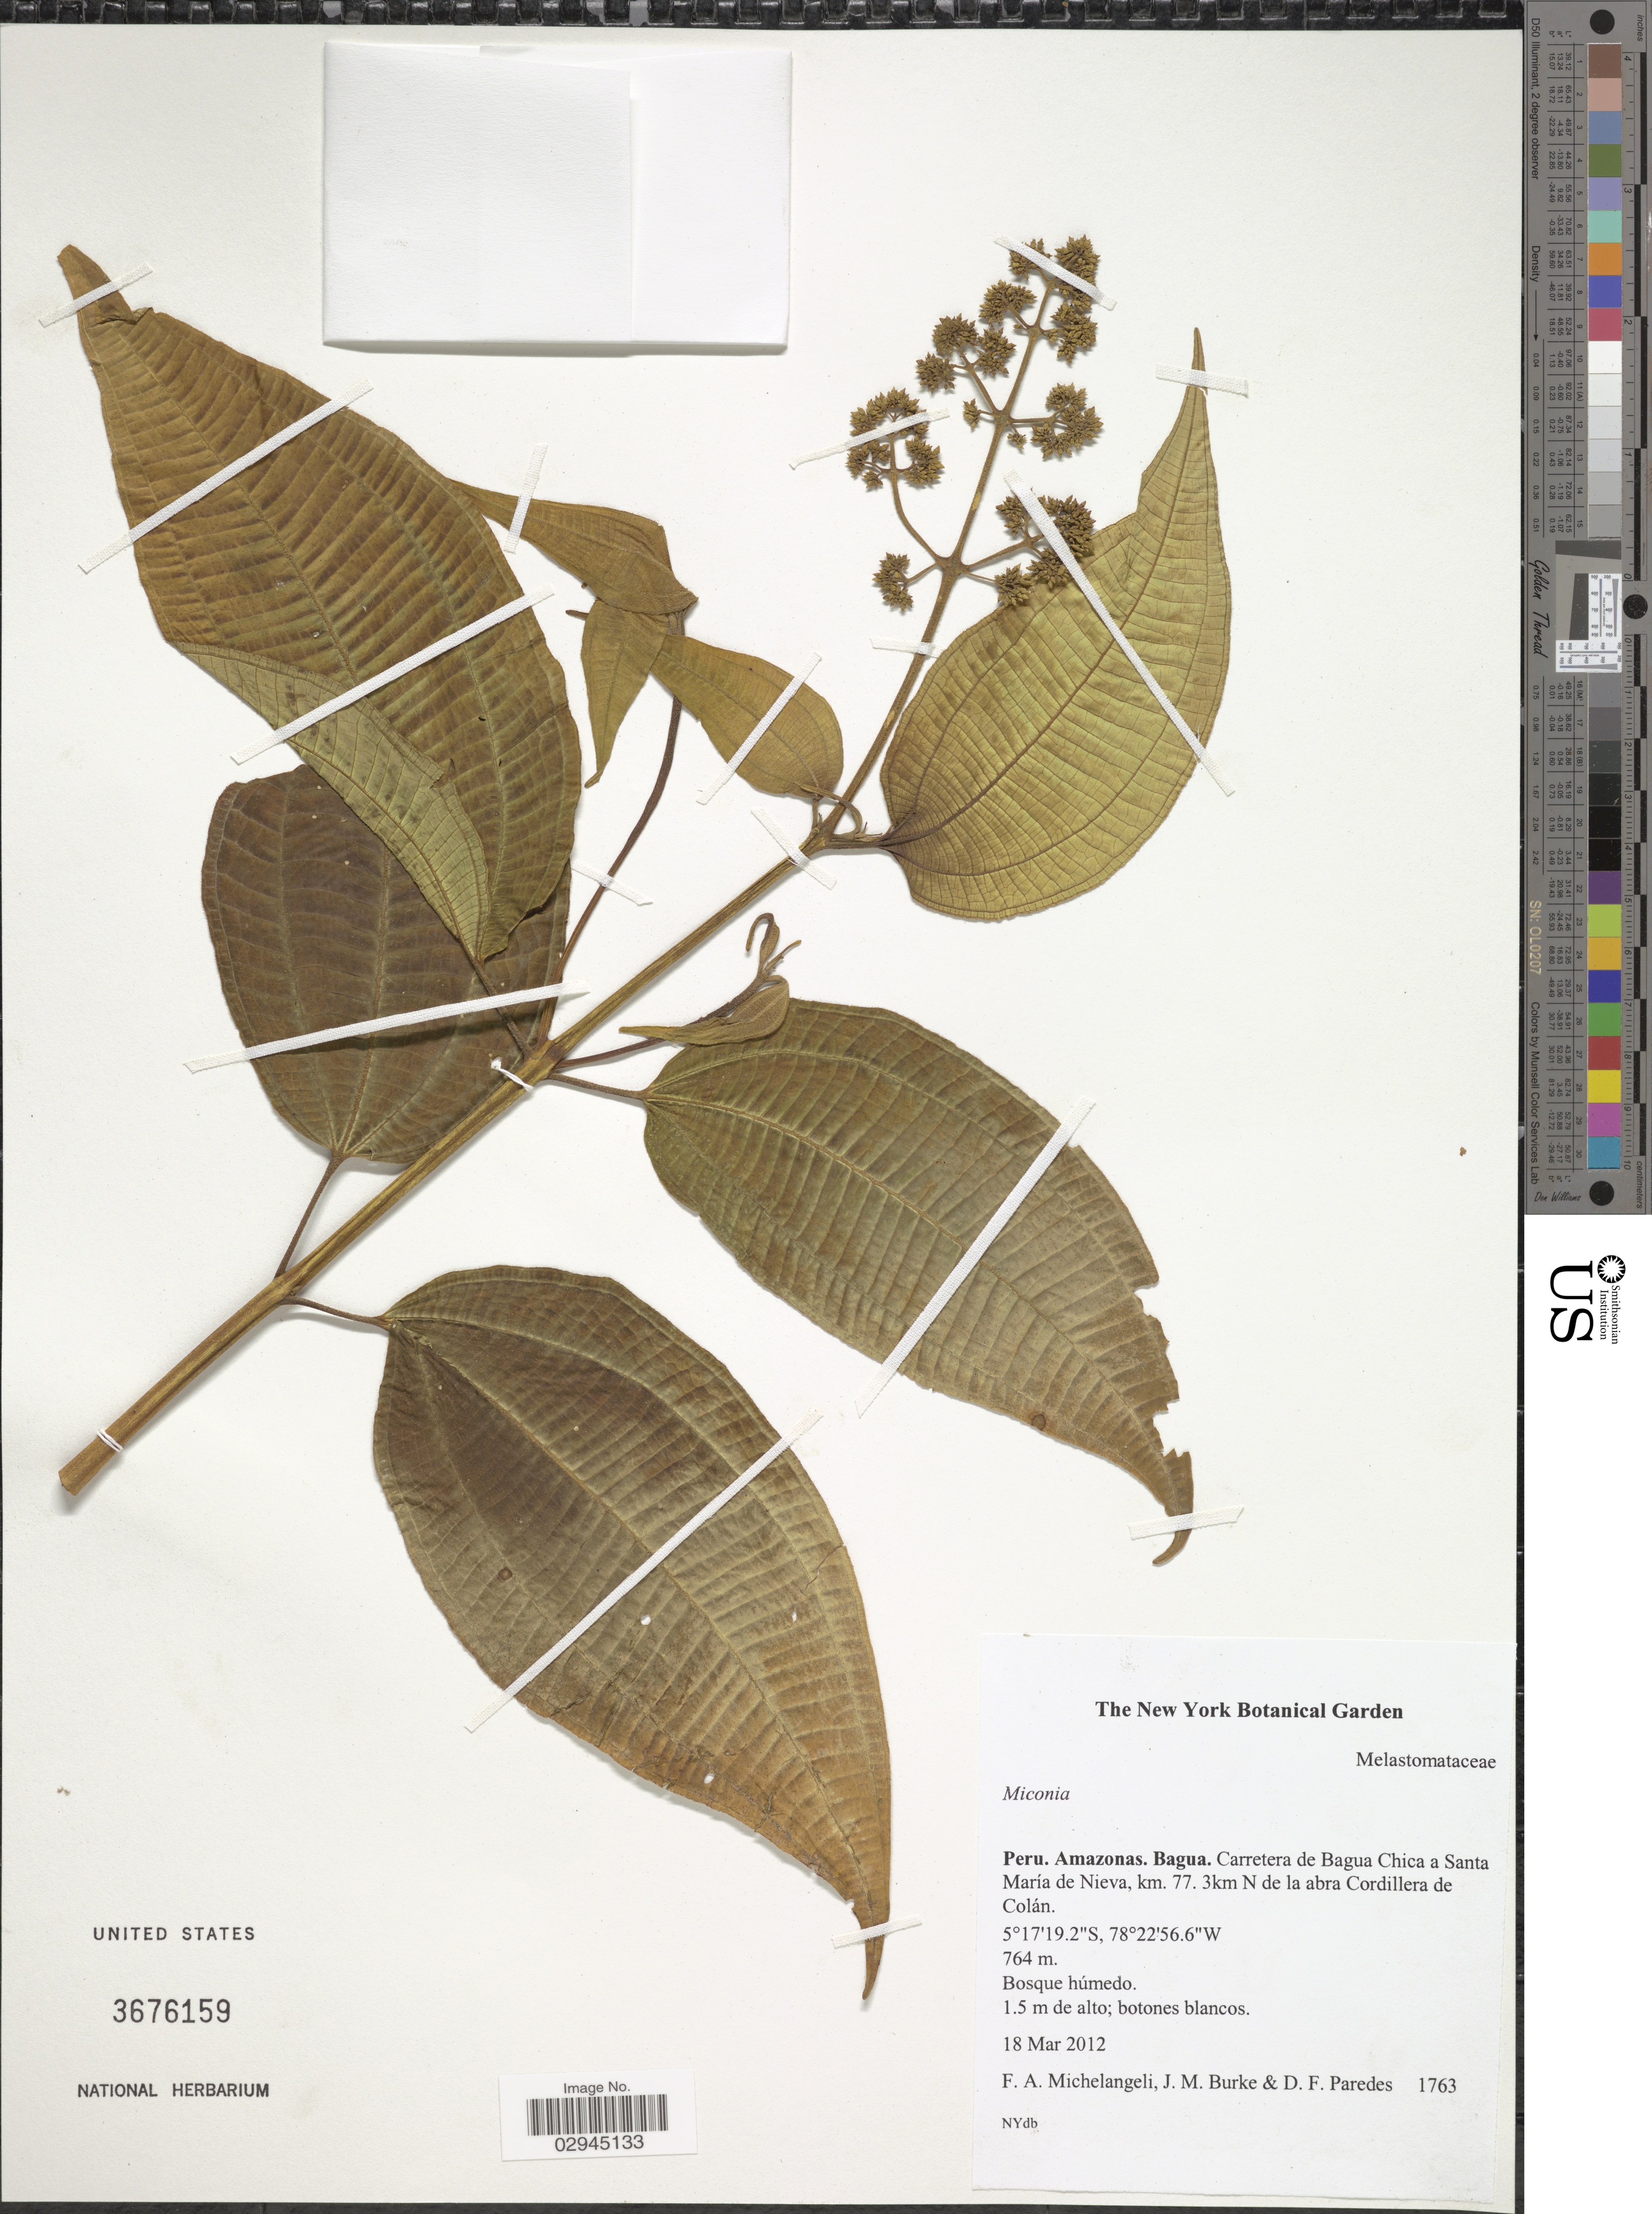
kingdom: Plantae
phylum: Tracheophyta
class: Magnoliopsida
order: Myrtales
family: Melastomataceae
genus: Graffenrieda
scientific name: Graffenrieda gracilis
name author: (Triana) L.O. Williams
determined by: Michelangeli, F. A.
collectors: F. A. Michelangeli, Jac. M. Burke & D. Paredes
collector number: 1763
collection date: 2012-03-18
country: Peru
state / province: Amazonas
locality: Bagua. Carretera de Bagua Chica a Santa María de Nieva, km. 77. 3km N de la abra Cordillera de Colán.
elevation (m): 764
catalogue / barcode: US 3676159